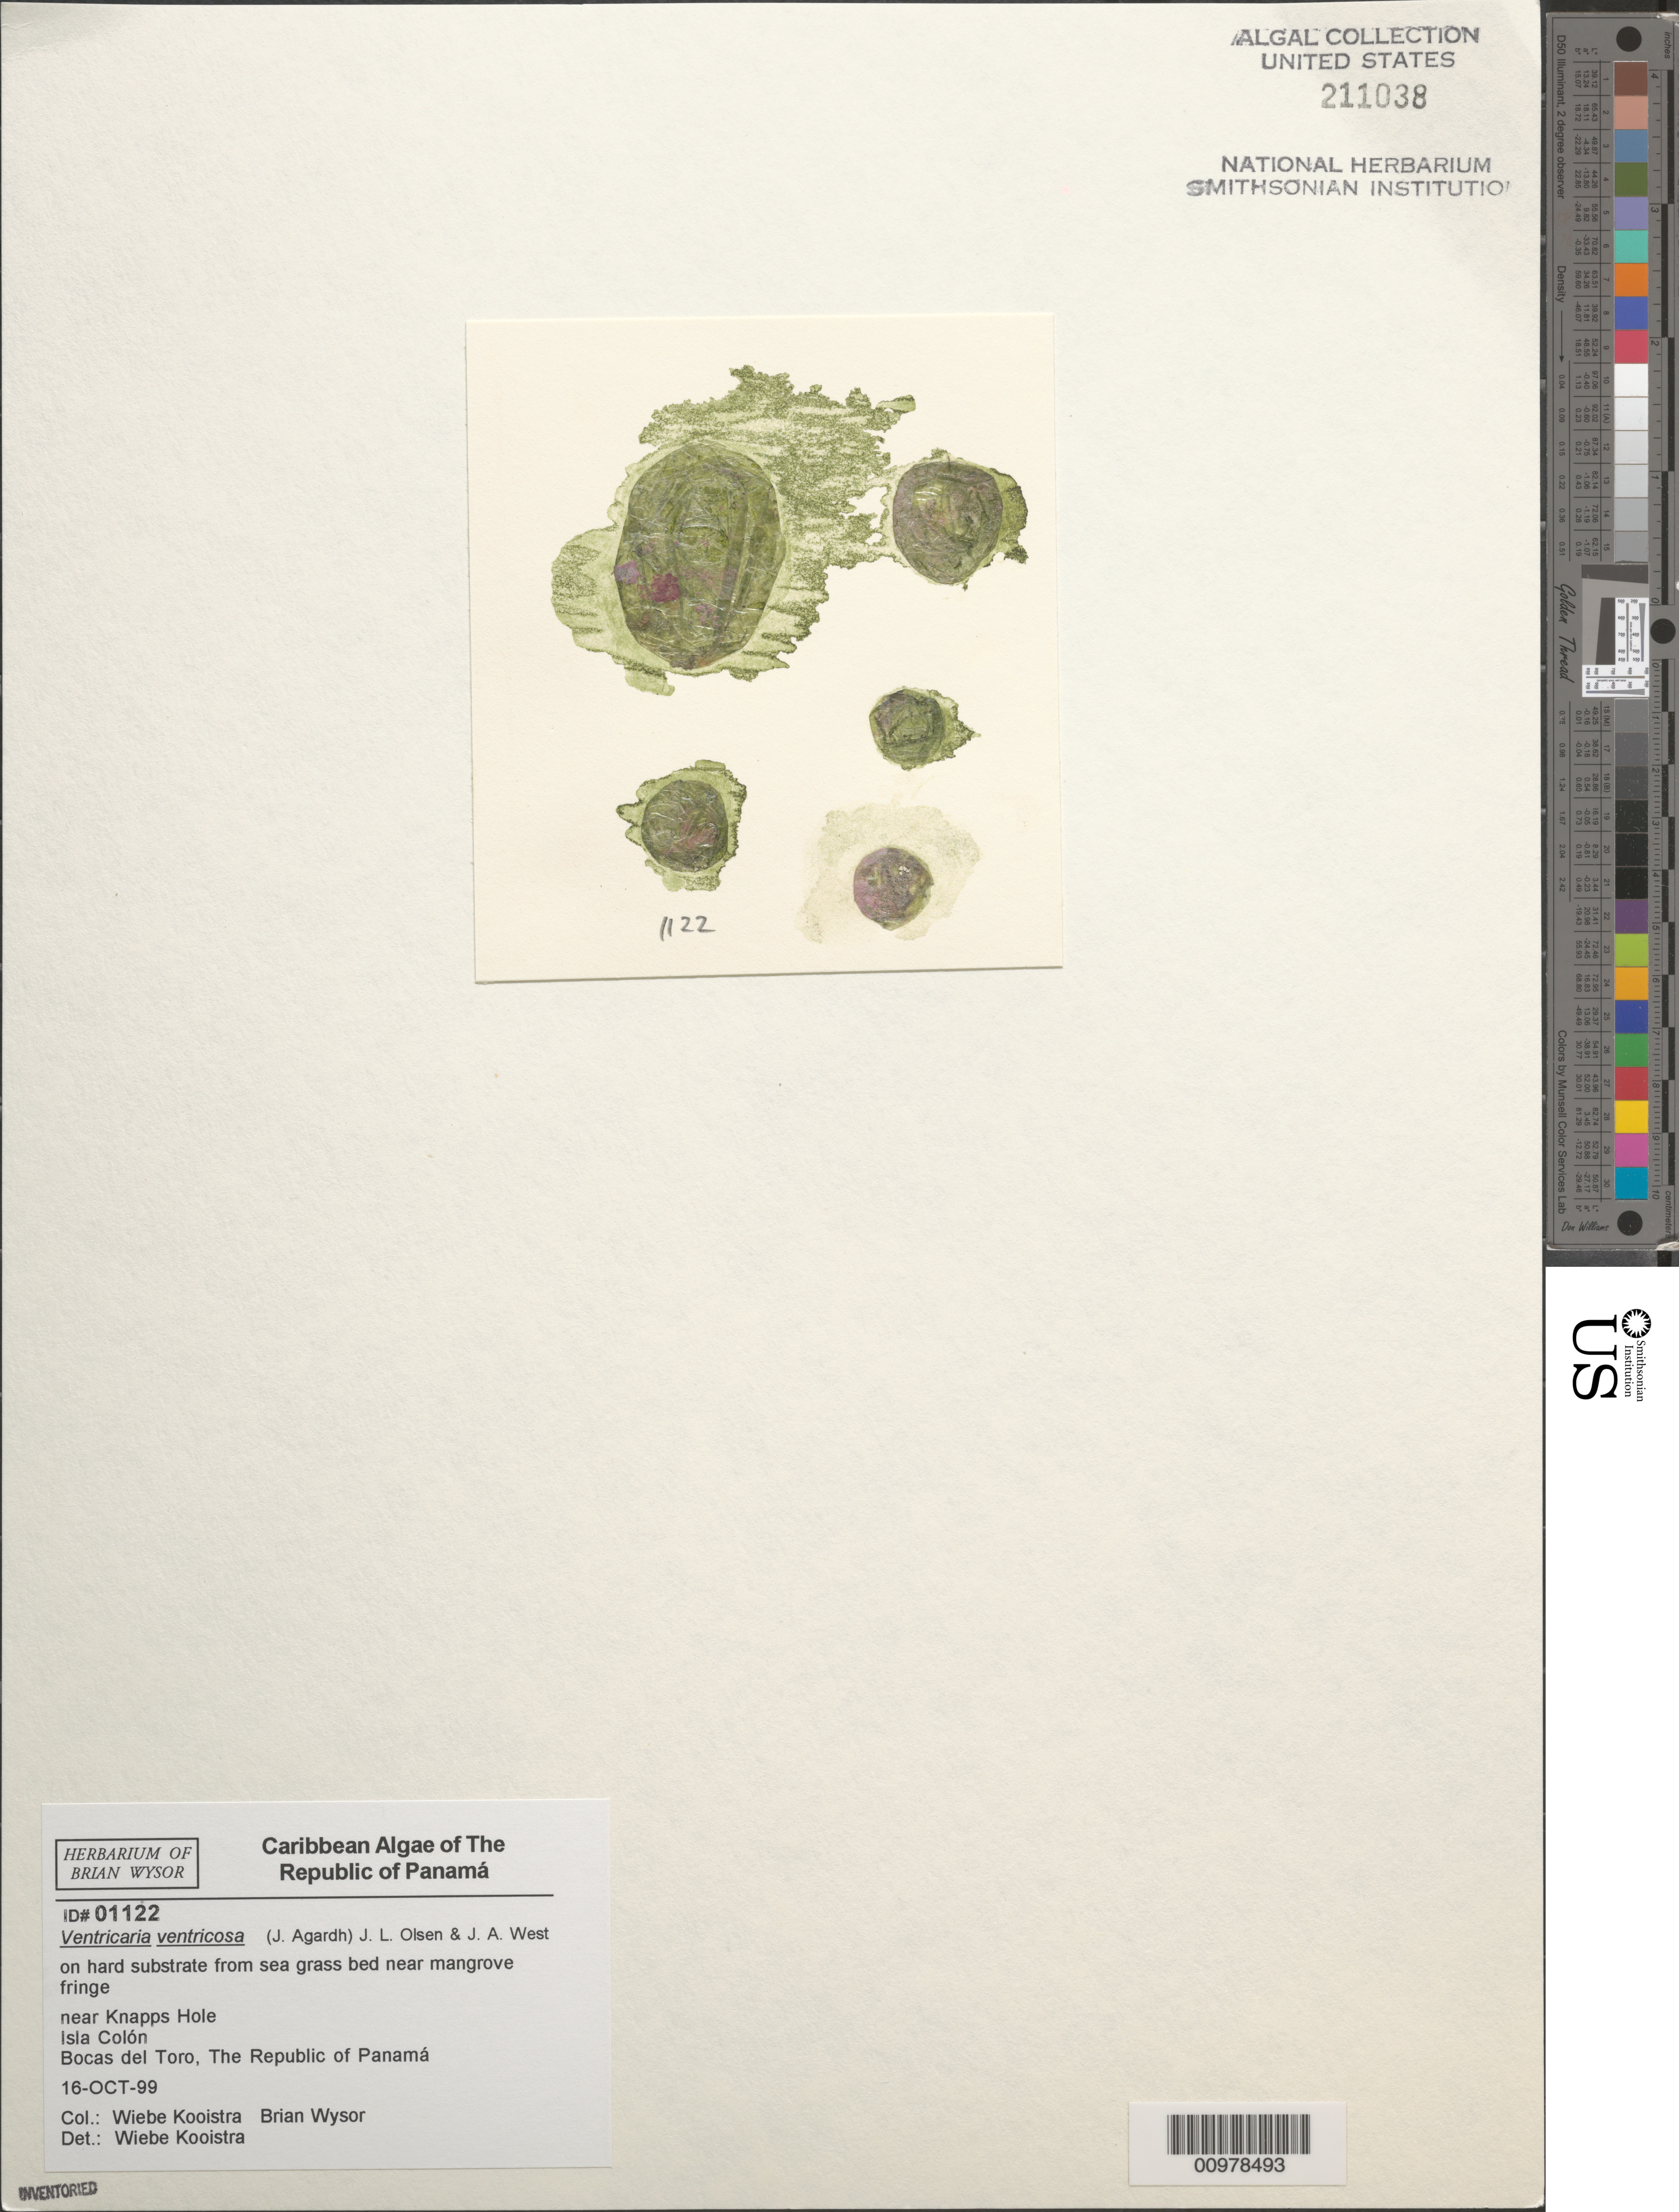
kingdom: Plantae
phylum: Chlorophyta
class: Ulvophyceae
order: Siphonocladales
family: Valoniaceae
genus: Valonia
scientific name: Valonia ventricosa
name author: J. Agardh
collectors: B. Wysor & W. Kooistra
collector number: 01122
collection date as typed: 16 Oct 1999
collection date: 1999-10-16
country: Panama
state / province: Bocas del Toro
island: Colón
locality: Near Knapps Hole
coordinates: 9 23' 20" N, 82 18' 30" W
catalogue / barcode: US 211038